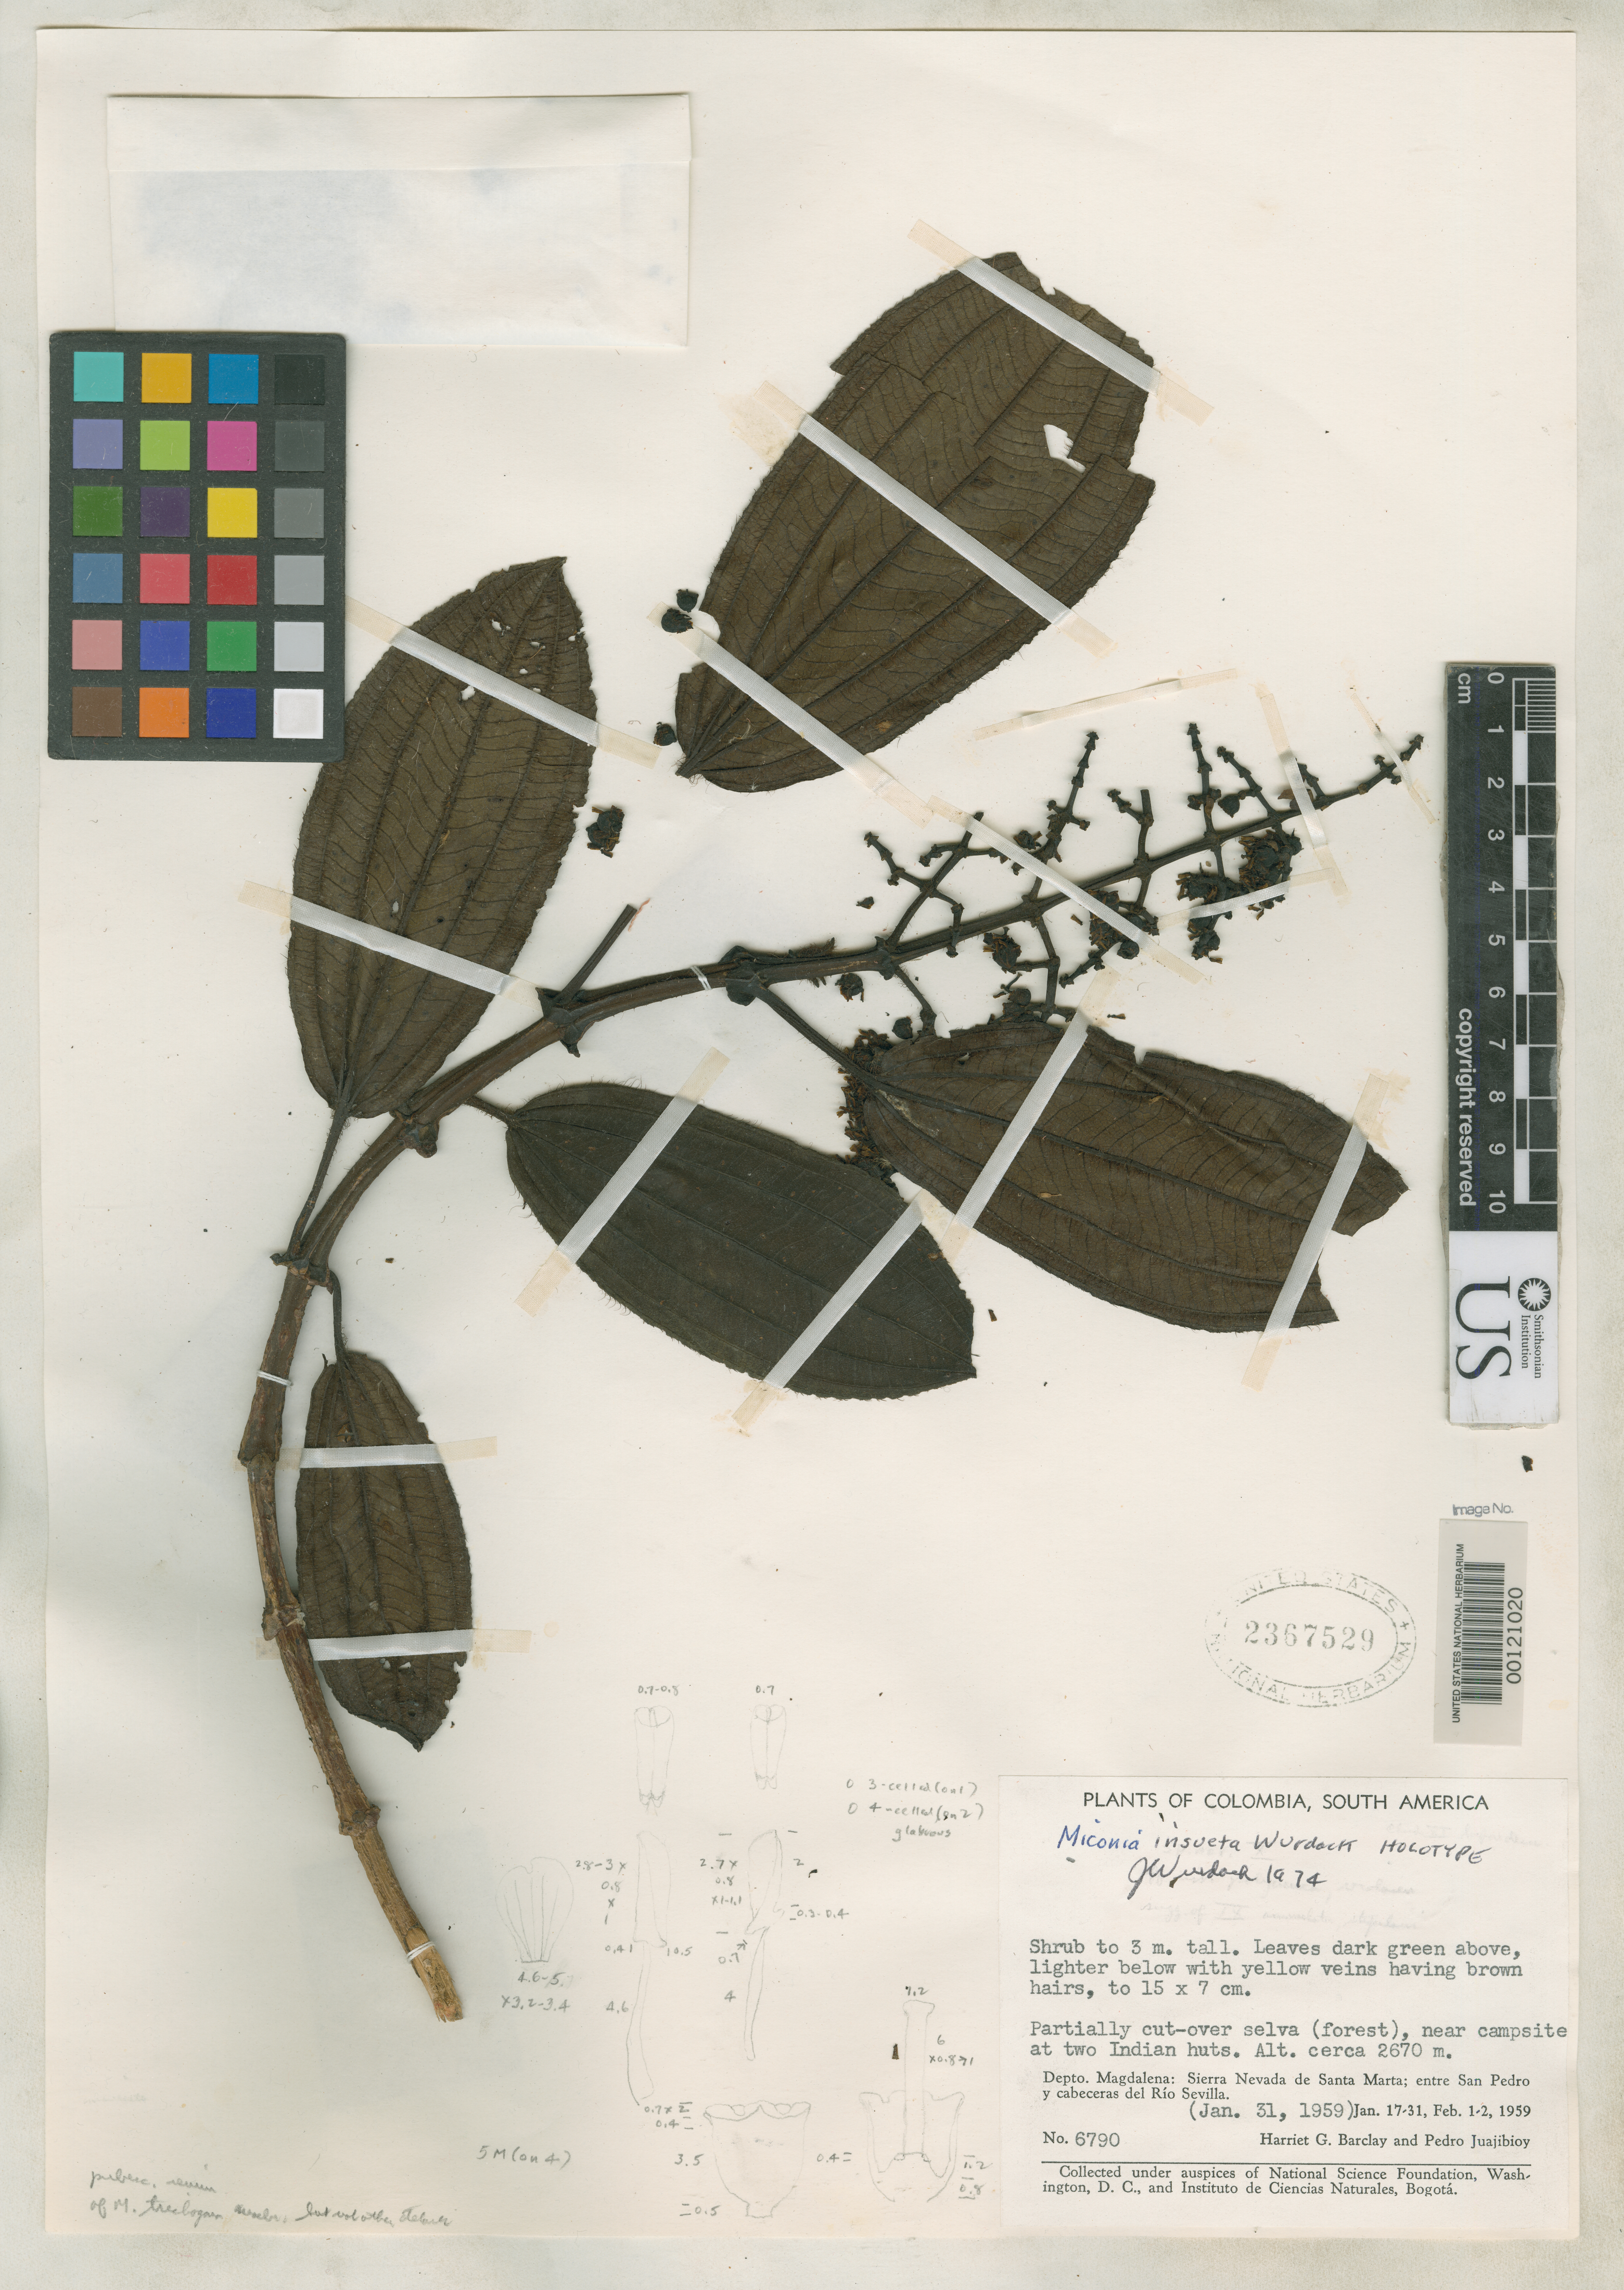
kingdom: Plantae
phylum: Tracheophyta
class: Magnoliopsida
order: Myrtales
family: Melastomataceae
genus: Miconia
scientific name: Miconia insueta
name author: Wurdack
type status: Holotype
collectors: H. G. Barclay & P. Juajibioy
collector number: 6790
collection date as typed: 31 Jan 1959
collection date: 1959-01-31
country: Colombia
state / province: Magdalena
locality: Between San Jedro and headwaters of Rio Sevilla.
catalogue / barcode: US 2367529